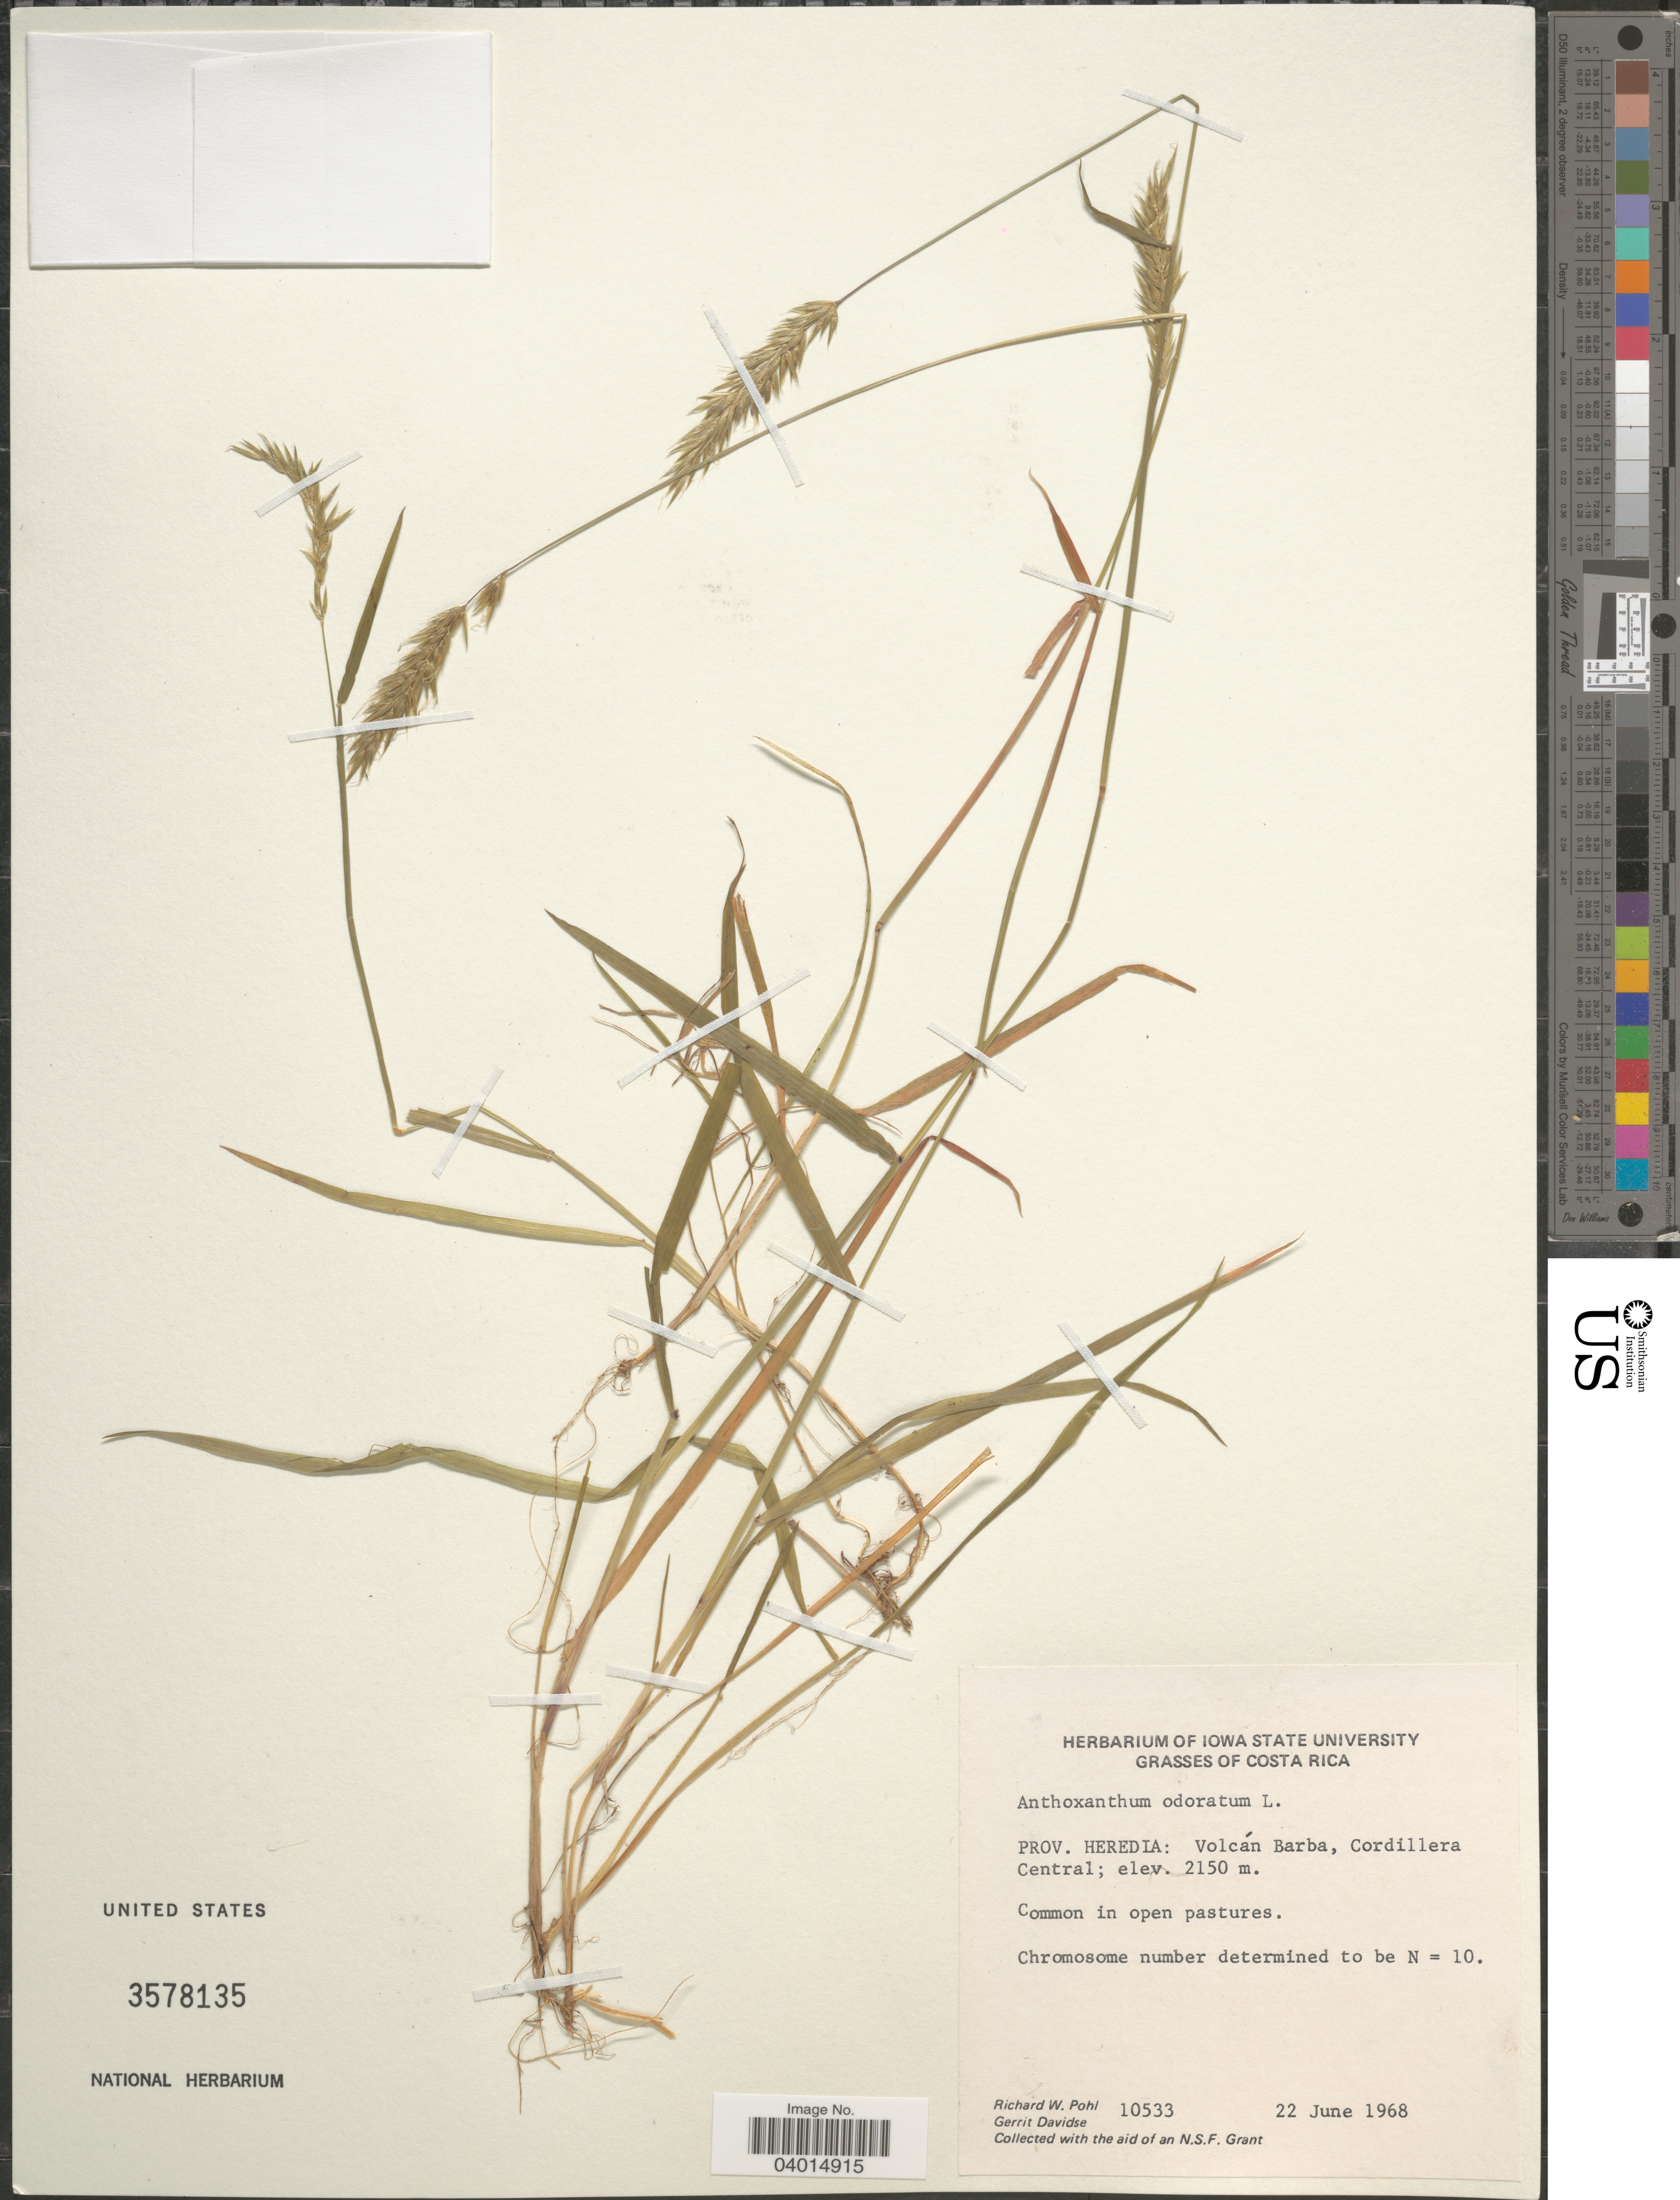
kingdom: Plantae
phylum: Tracheophyta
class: Liliopsida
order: Poales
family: Poaceae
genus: Anthoxanthum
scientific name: Anthoxanthum odoratum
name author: L.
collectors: R. W. Pohl & G. Davidse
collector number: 10533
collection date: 1968-06-22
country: Costa Rica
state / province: Heredia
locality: Volcán Barba, Cordillera Central.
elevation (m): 2150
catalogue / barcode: US 3578135